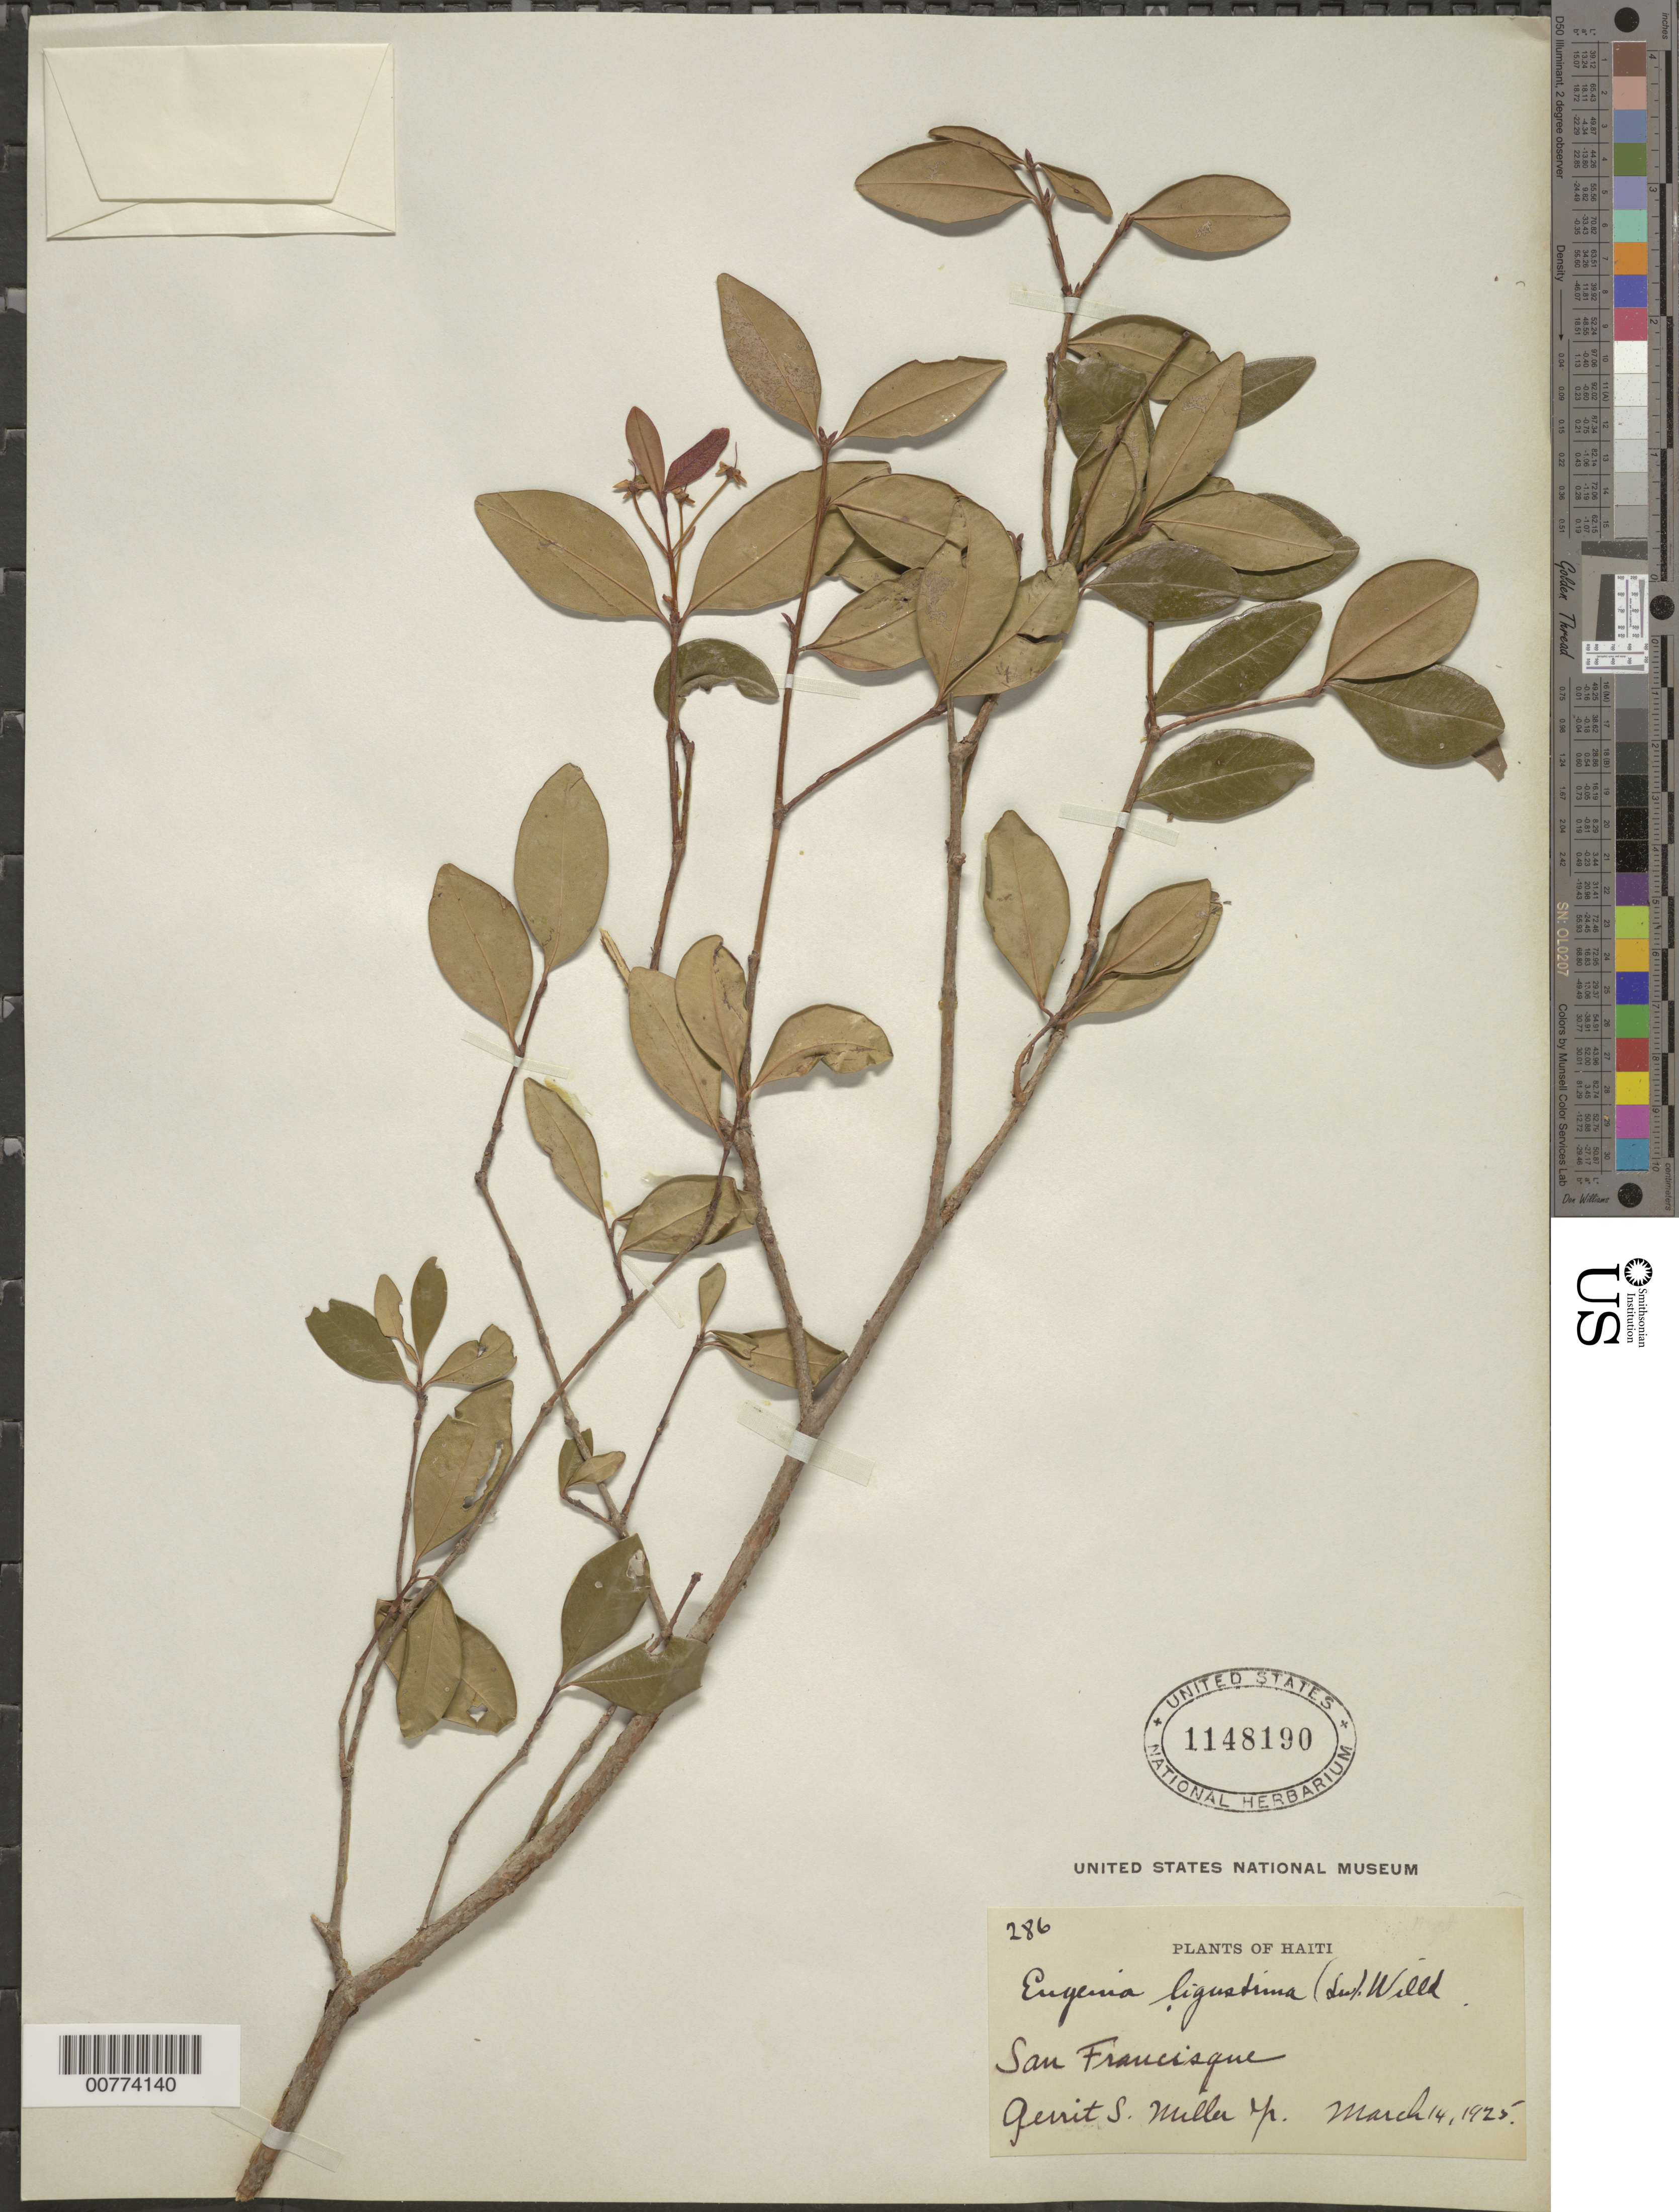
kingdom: Plantae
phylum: Tracheophyta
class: Magnoliopsida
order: Myrtales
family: Myrtaceae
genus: Eugenia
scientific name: Eugenia ligustrina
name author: (Sw.) Willd.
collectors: G. S. Miller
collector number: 286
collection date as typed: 14 Mar 1925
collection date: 1925-03-14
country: Haiti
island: Hispaniola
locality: San Francisque.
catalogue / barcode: US 1148190